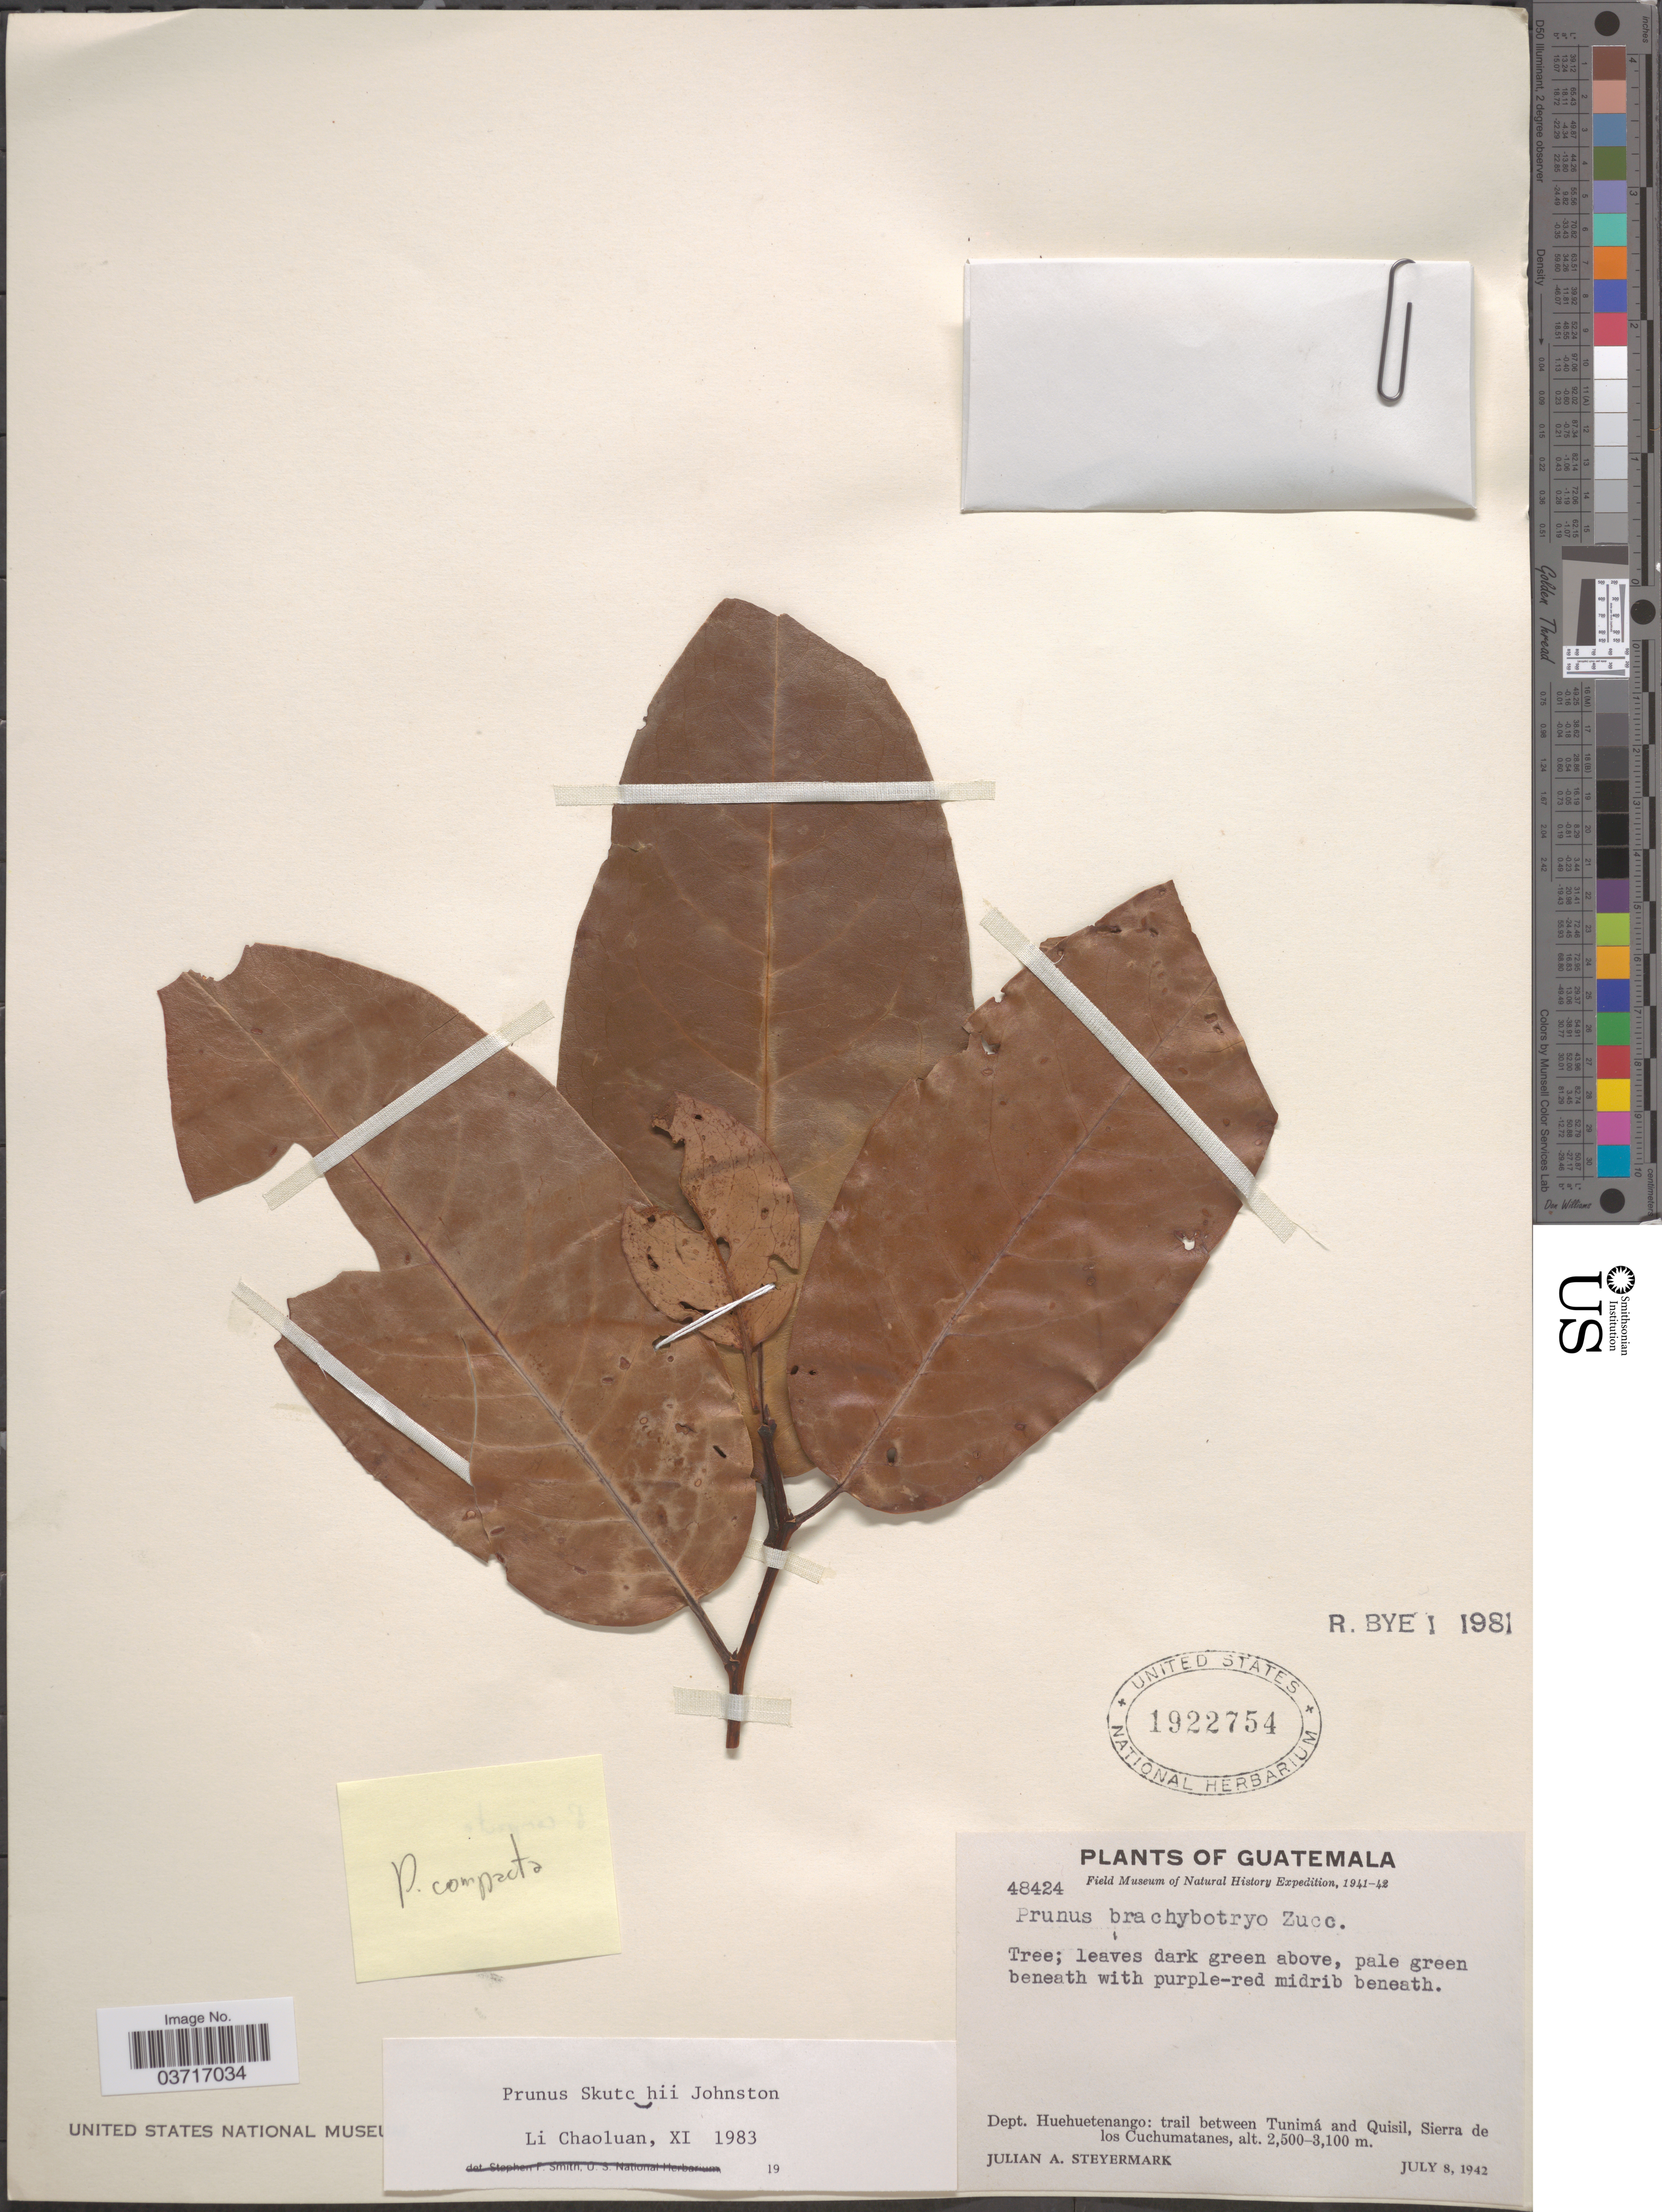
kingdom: Plantae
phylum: Tracheophyta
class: Magnoliopsida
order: Rosales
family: Rosaceae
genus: Prunus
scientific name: Prunus sp.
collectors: J. Steyermark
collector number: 48424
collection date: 1942-07-08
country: Guatemala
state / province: Huehuetenango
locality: Dept. Huehuetenango: trail between Tunimá and Quisil, Sierra de los Cuchumatanes.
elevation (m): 2500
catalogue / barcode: US 1922754